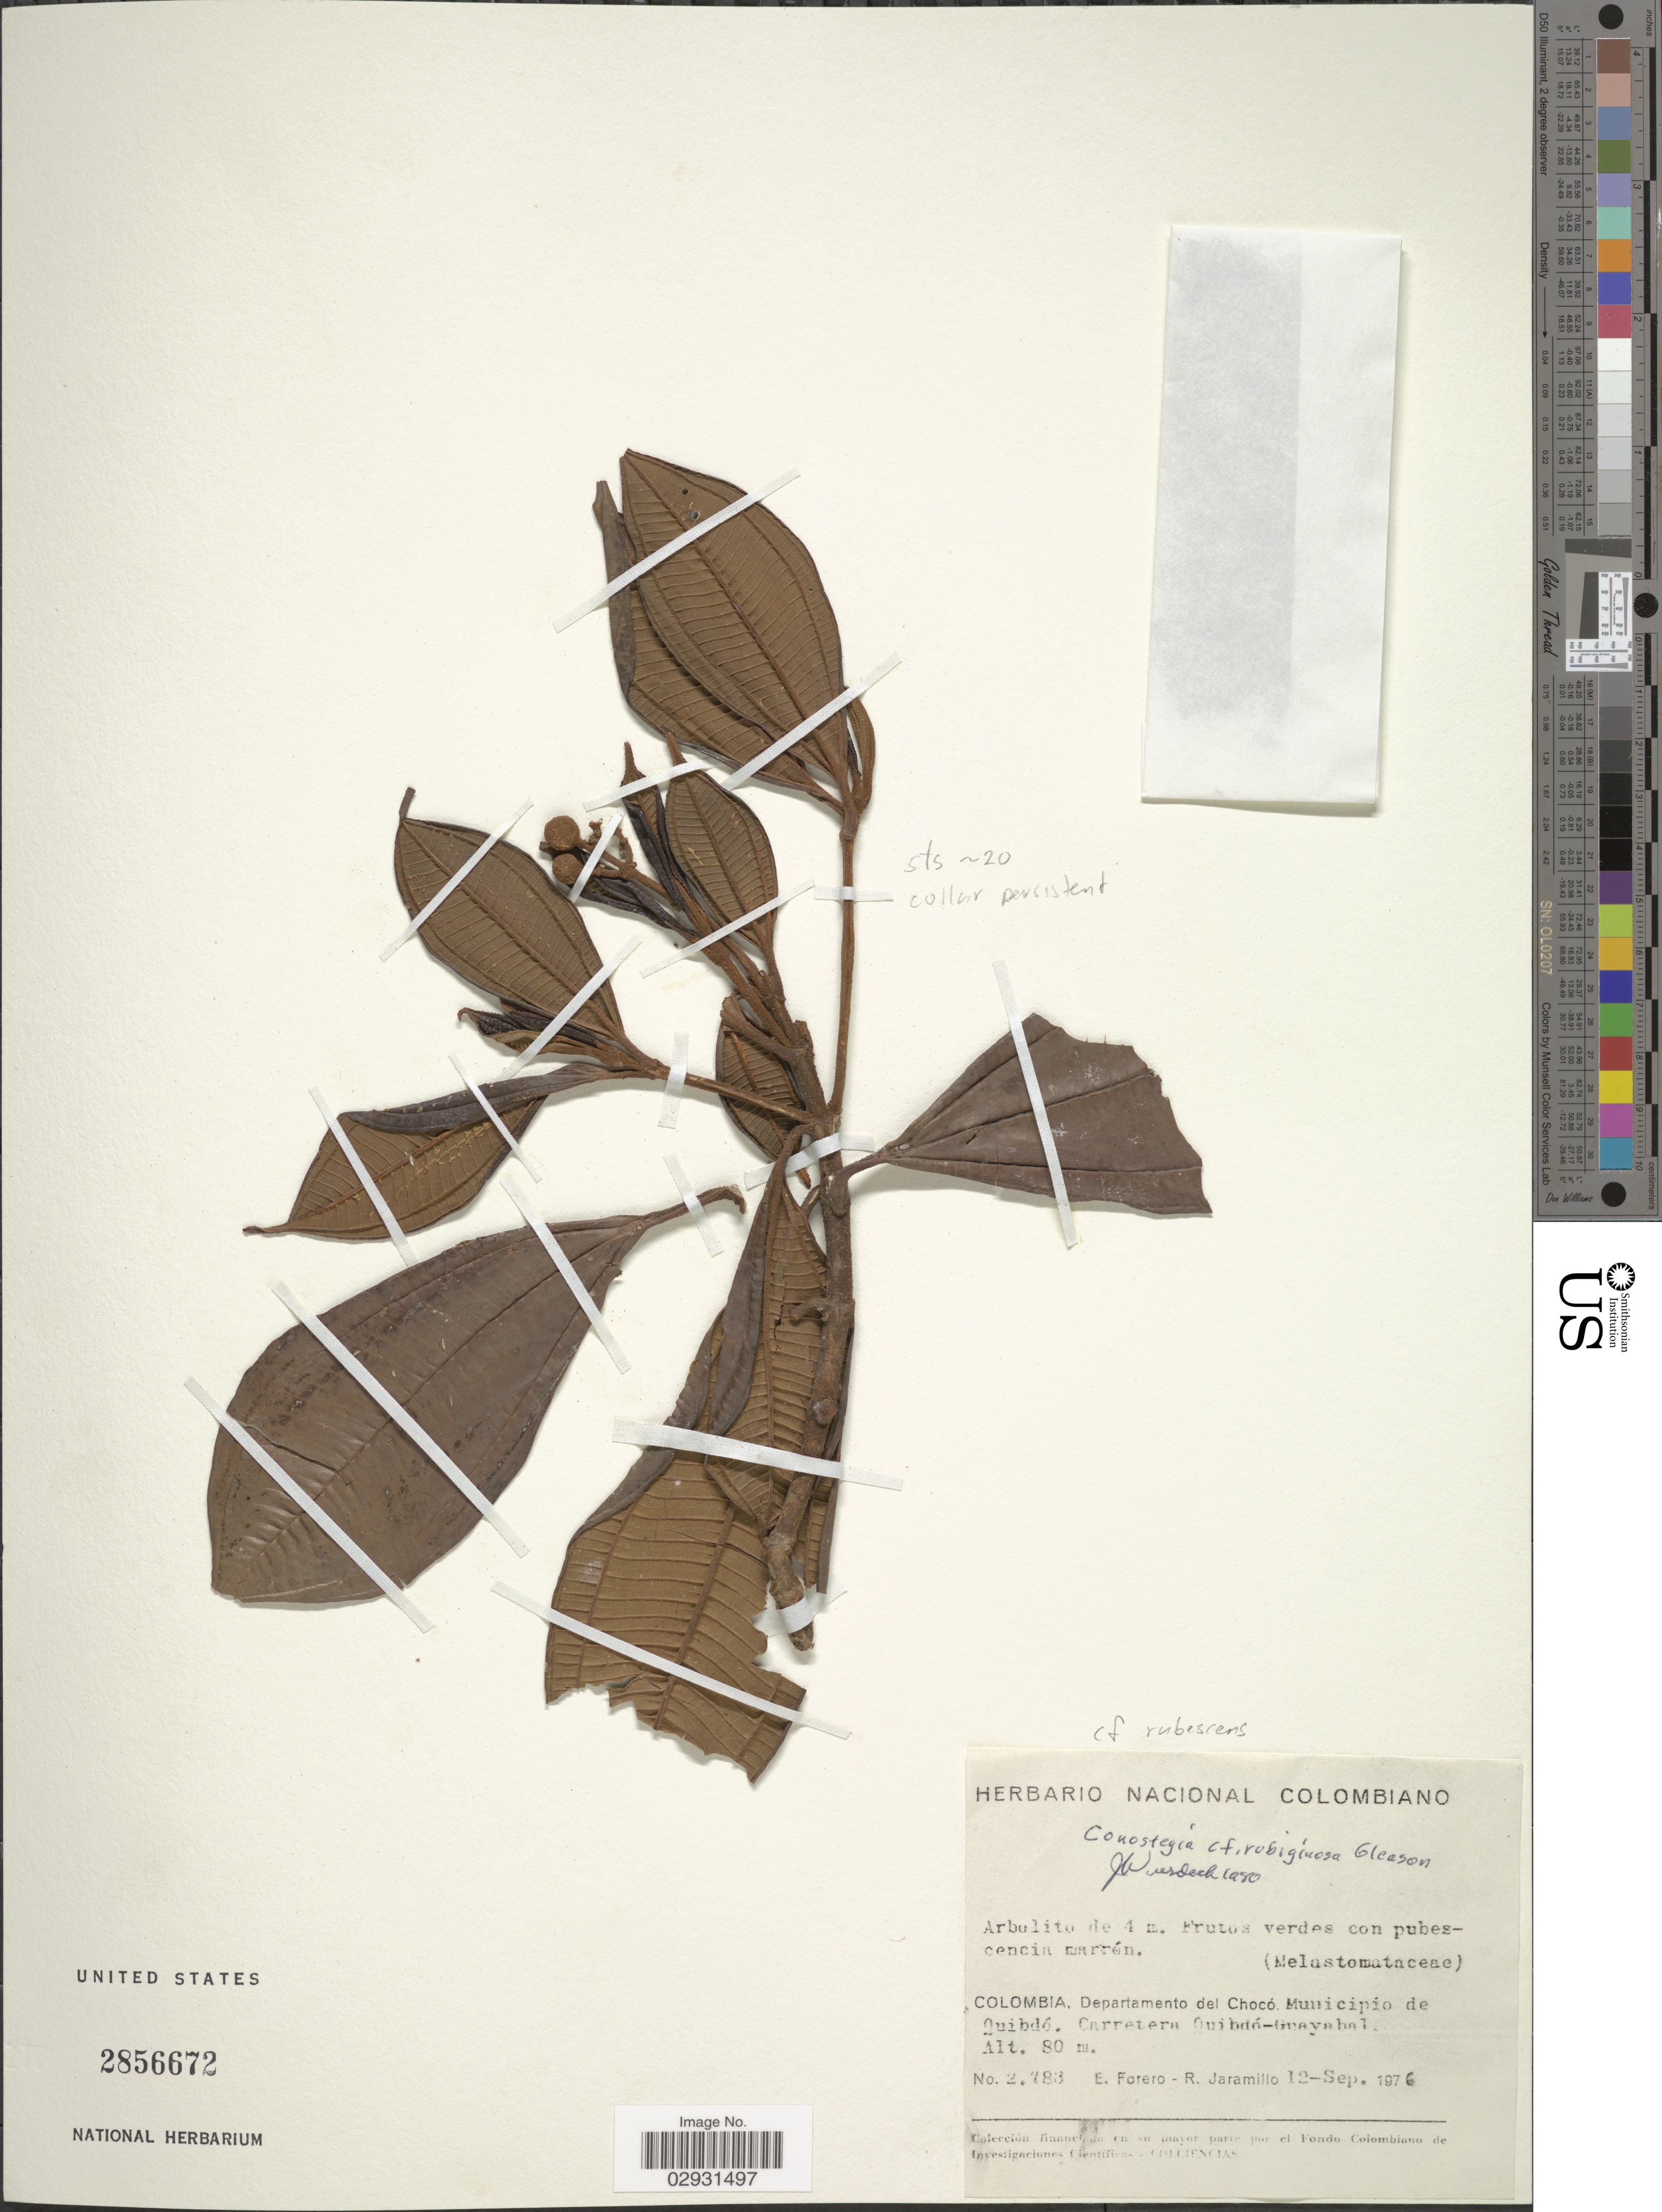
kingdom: Plantae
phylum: Tracheophyta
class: Magnoliopsida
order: Myrtales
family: Melastomataceae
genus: Conostegia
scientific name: Conostegia rubiginosa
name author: Gleason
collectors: E. Forero & R. Jaramillo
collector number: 2783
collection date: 1976-09-12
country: Colombia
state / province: Chocó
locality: Departamento del Chocó. Municipio de Quibdó. Carretera Quibdó-Guayabal.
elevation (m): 80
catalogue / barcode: US 2856672